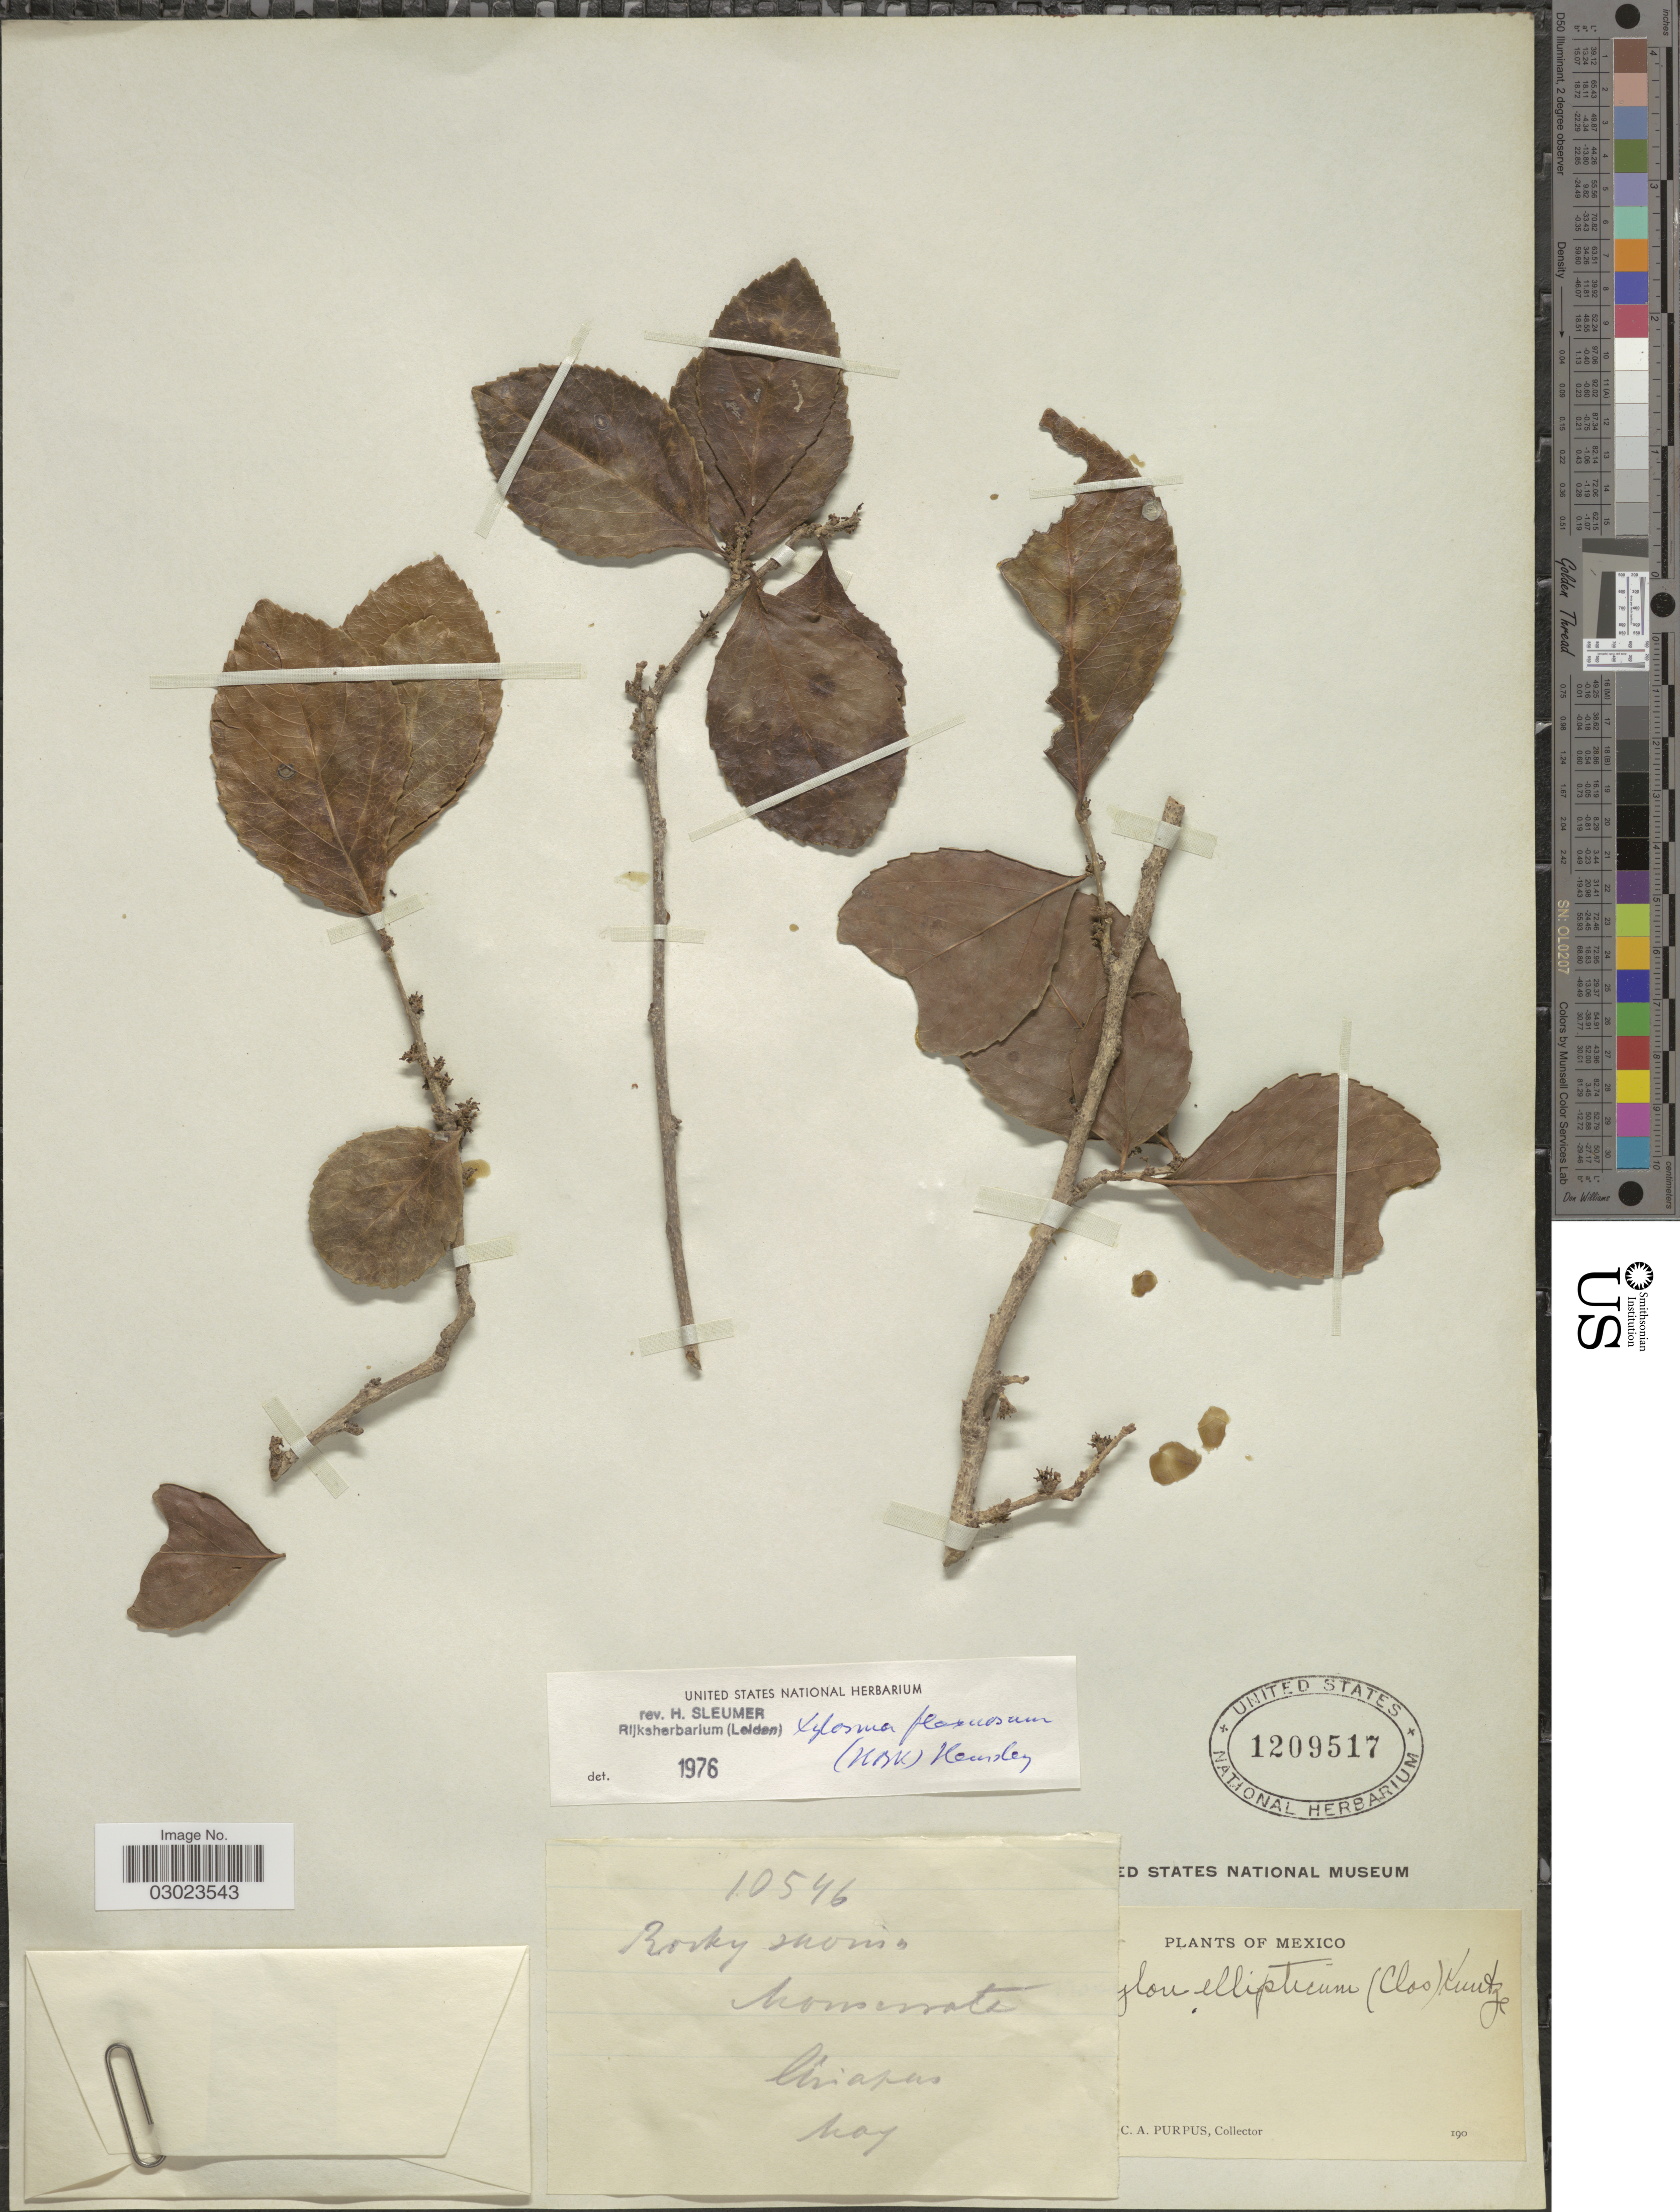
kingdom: Plantae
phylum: Tracheophyta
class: Magnoliopsida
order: Malpighiales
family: Salicaceae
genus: Xylosma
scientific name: Xylosma flexuosa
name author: (Kunth) Hemsl.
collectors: C. A. Purpus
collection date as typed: May 190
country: Mexico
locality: Monserrate.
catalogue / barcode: US 1209517